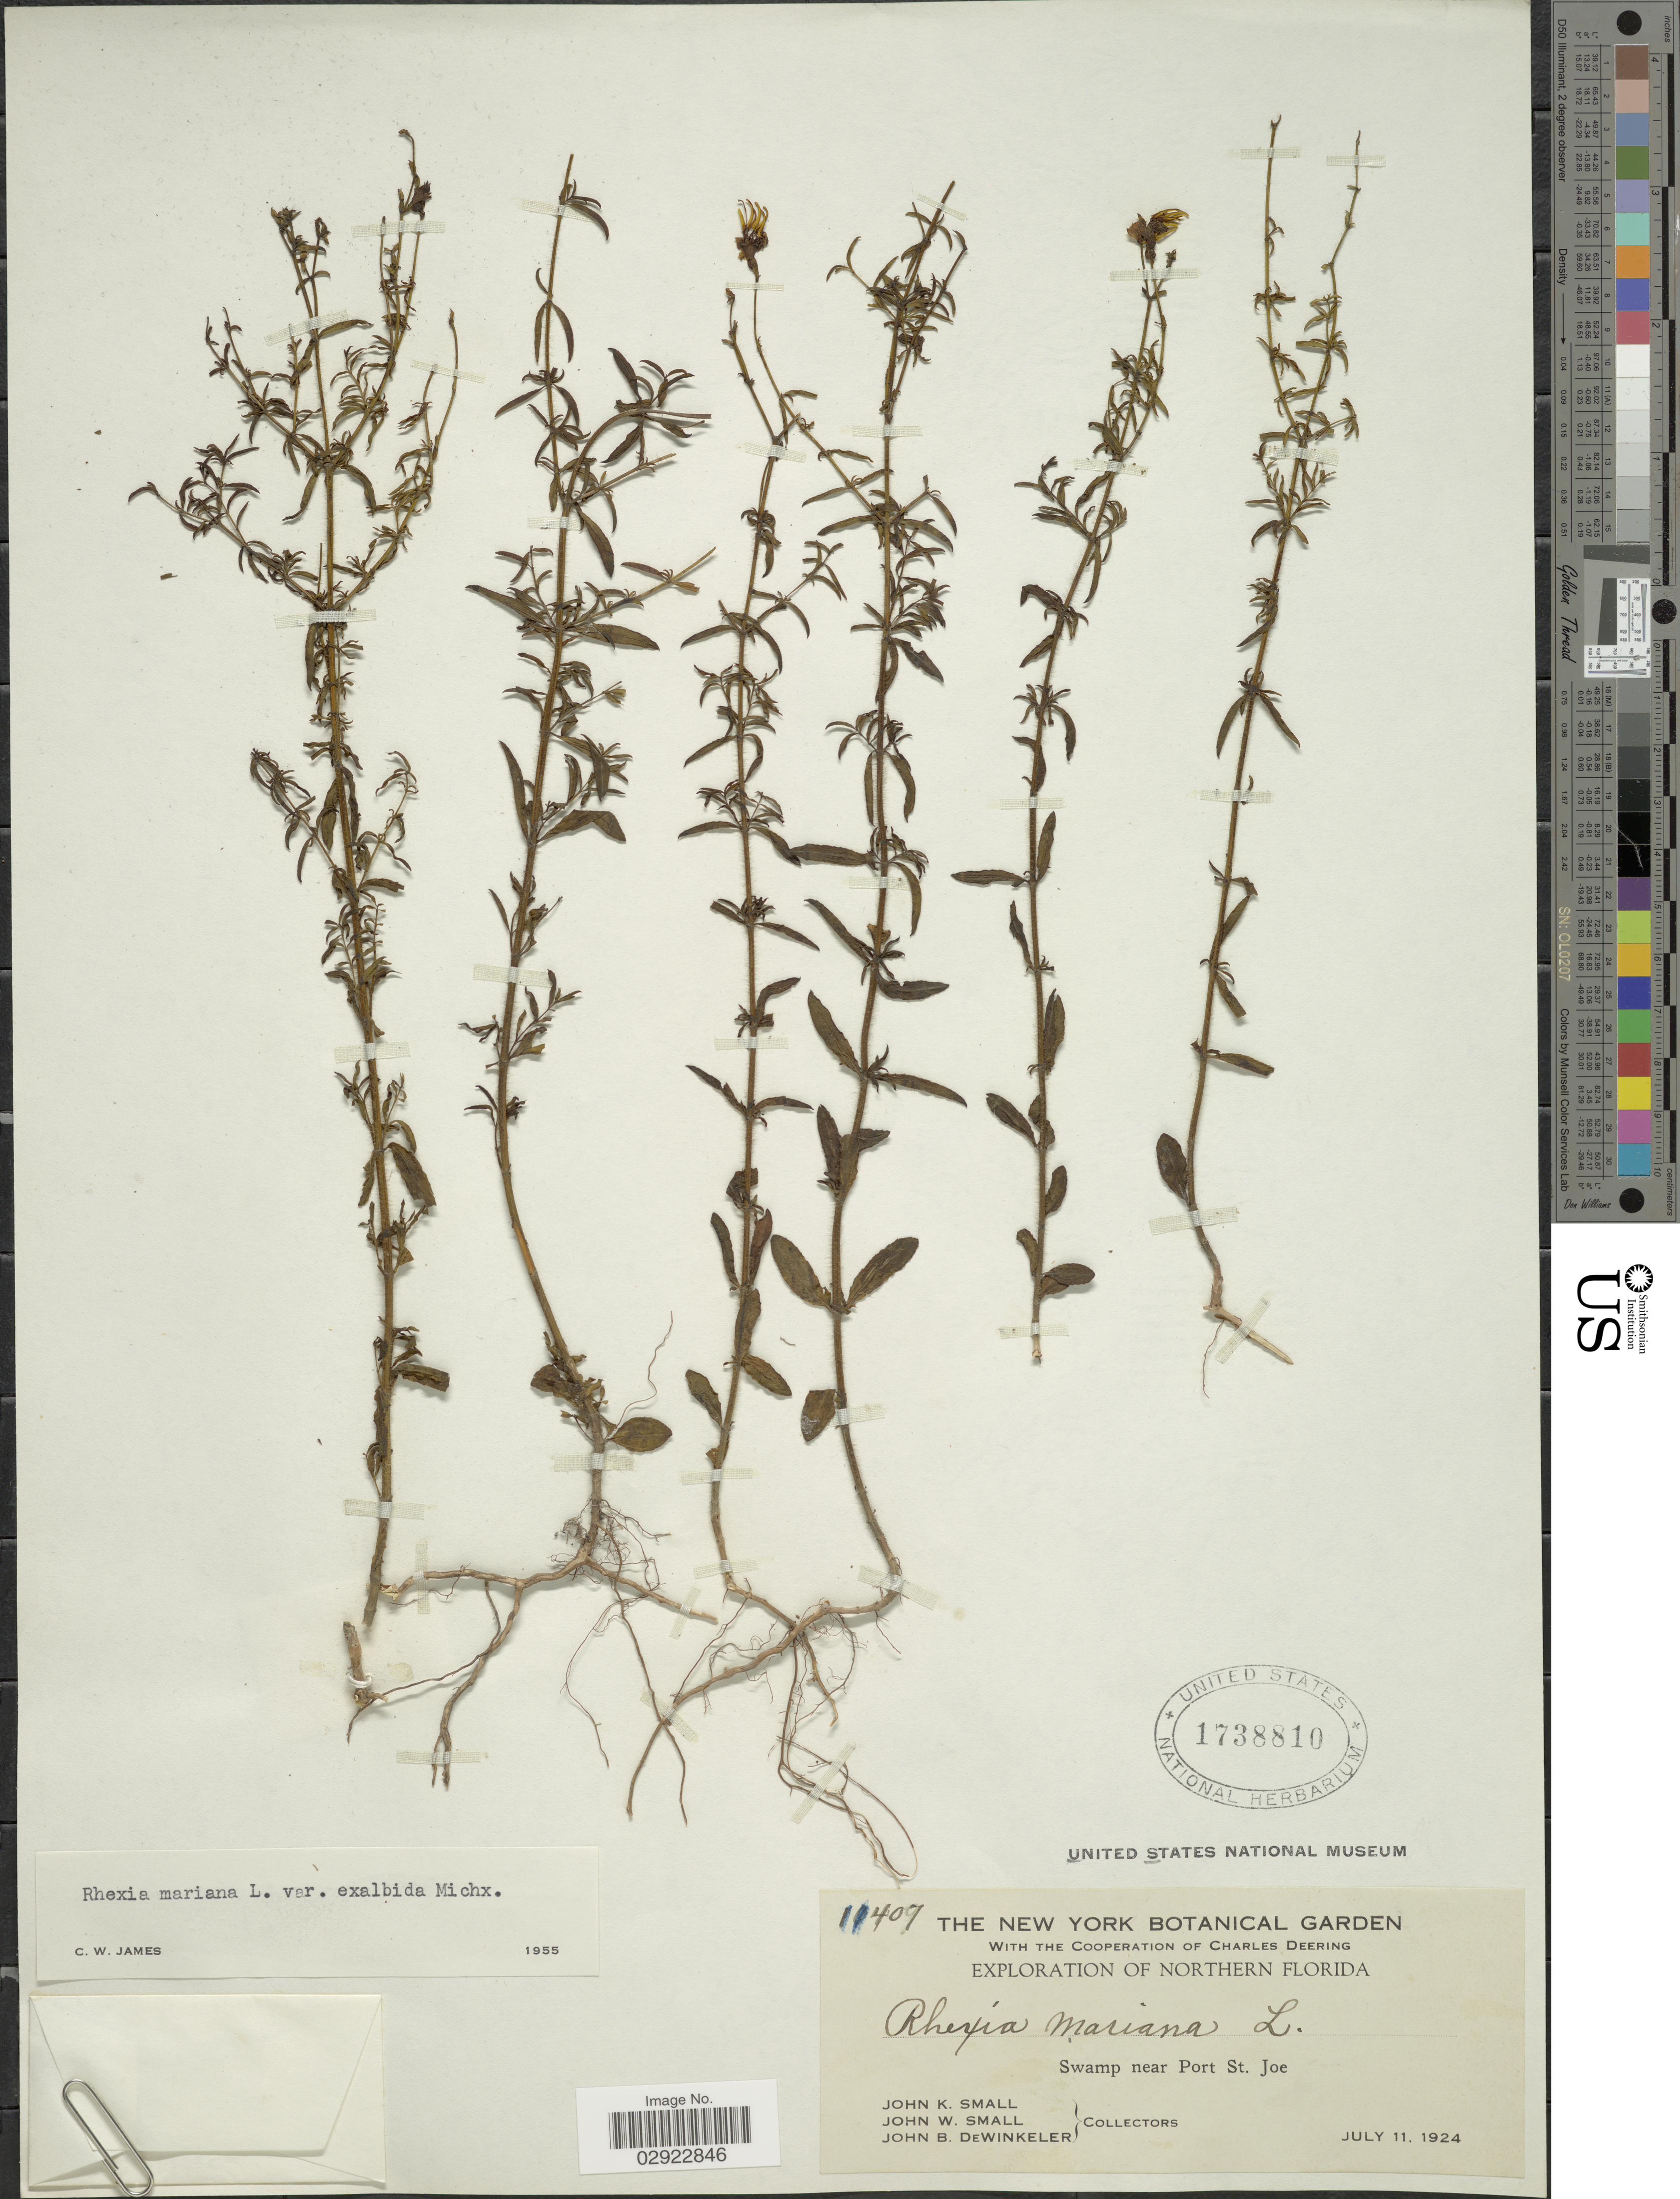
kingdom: Plantae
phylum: Tracheophyta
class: Magnoliopsida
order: Myrtales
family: Melastomataceae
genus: Rhexia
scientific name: Rhexia mariana var. exalbida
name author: Michx.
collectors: J. K. Small, J. Small & J. B. Dewinkeler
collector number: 11409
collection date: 1924-07-11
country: United States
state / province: Florida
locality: Northern Florida. Swamp near Port St. Joe.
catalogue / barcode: US 1738810